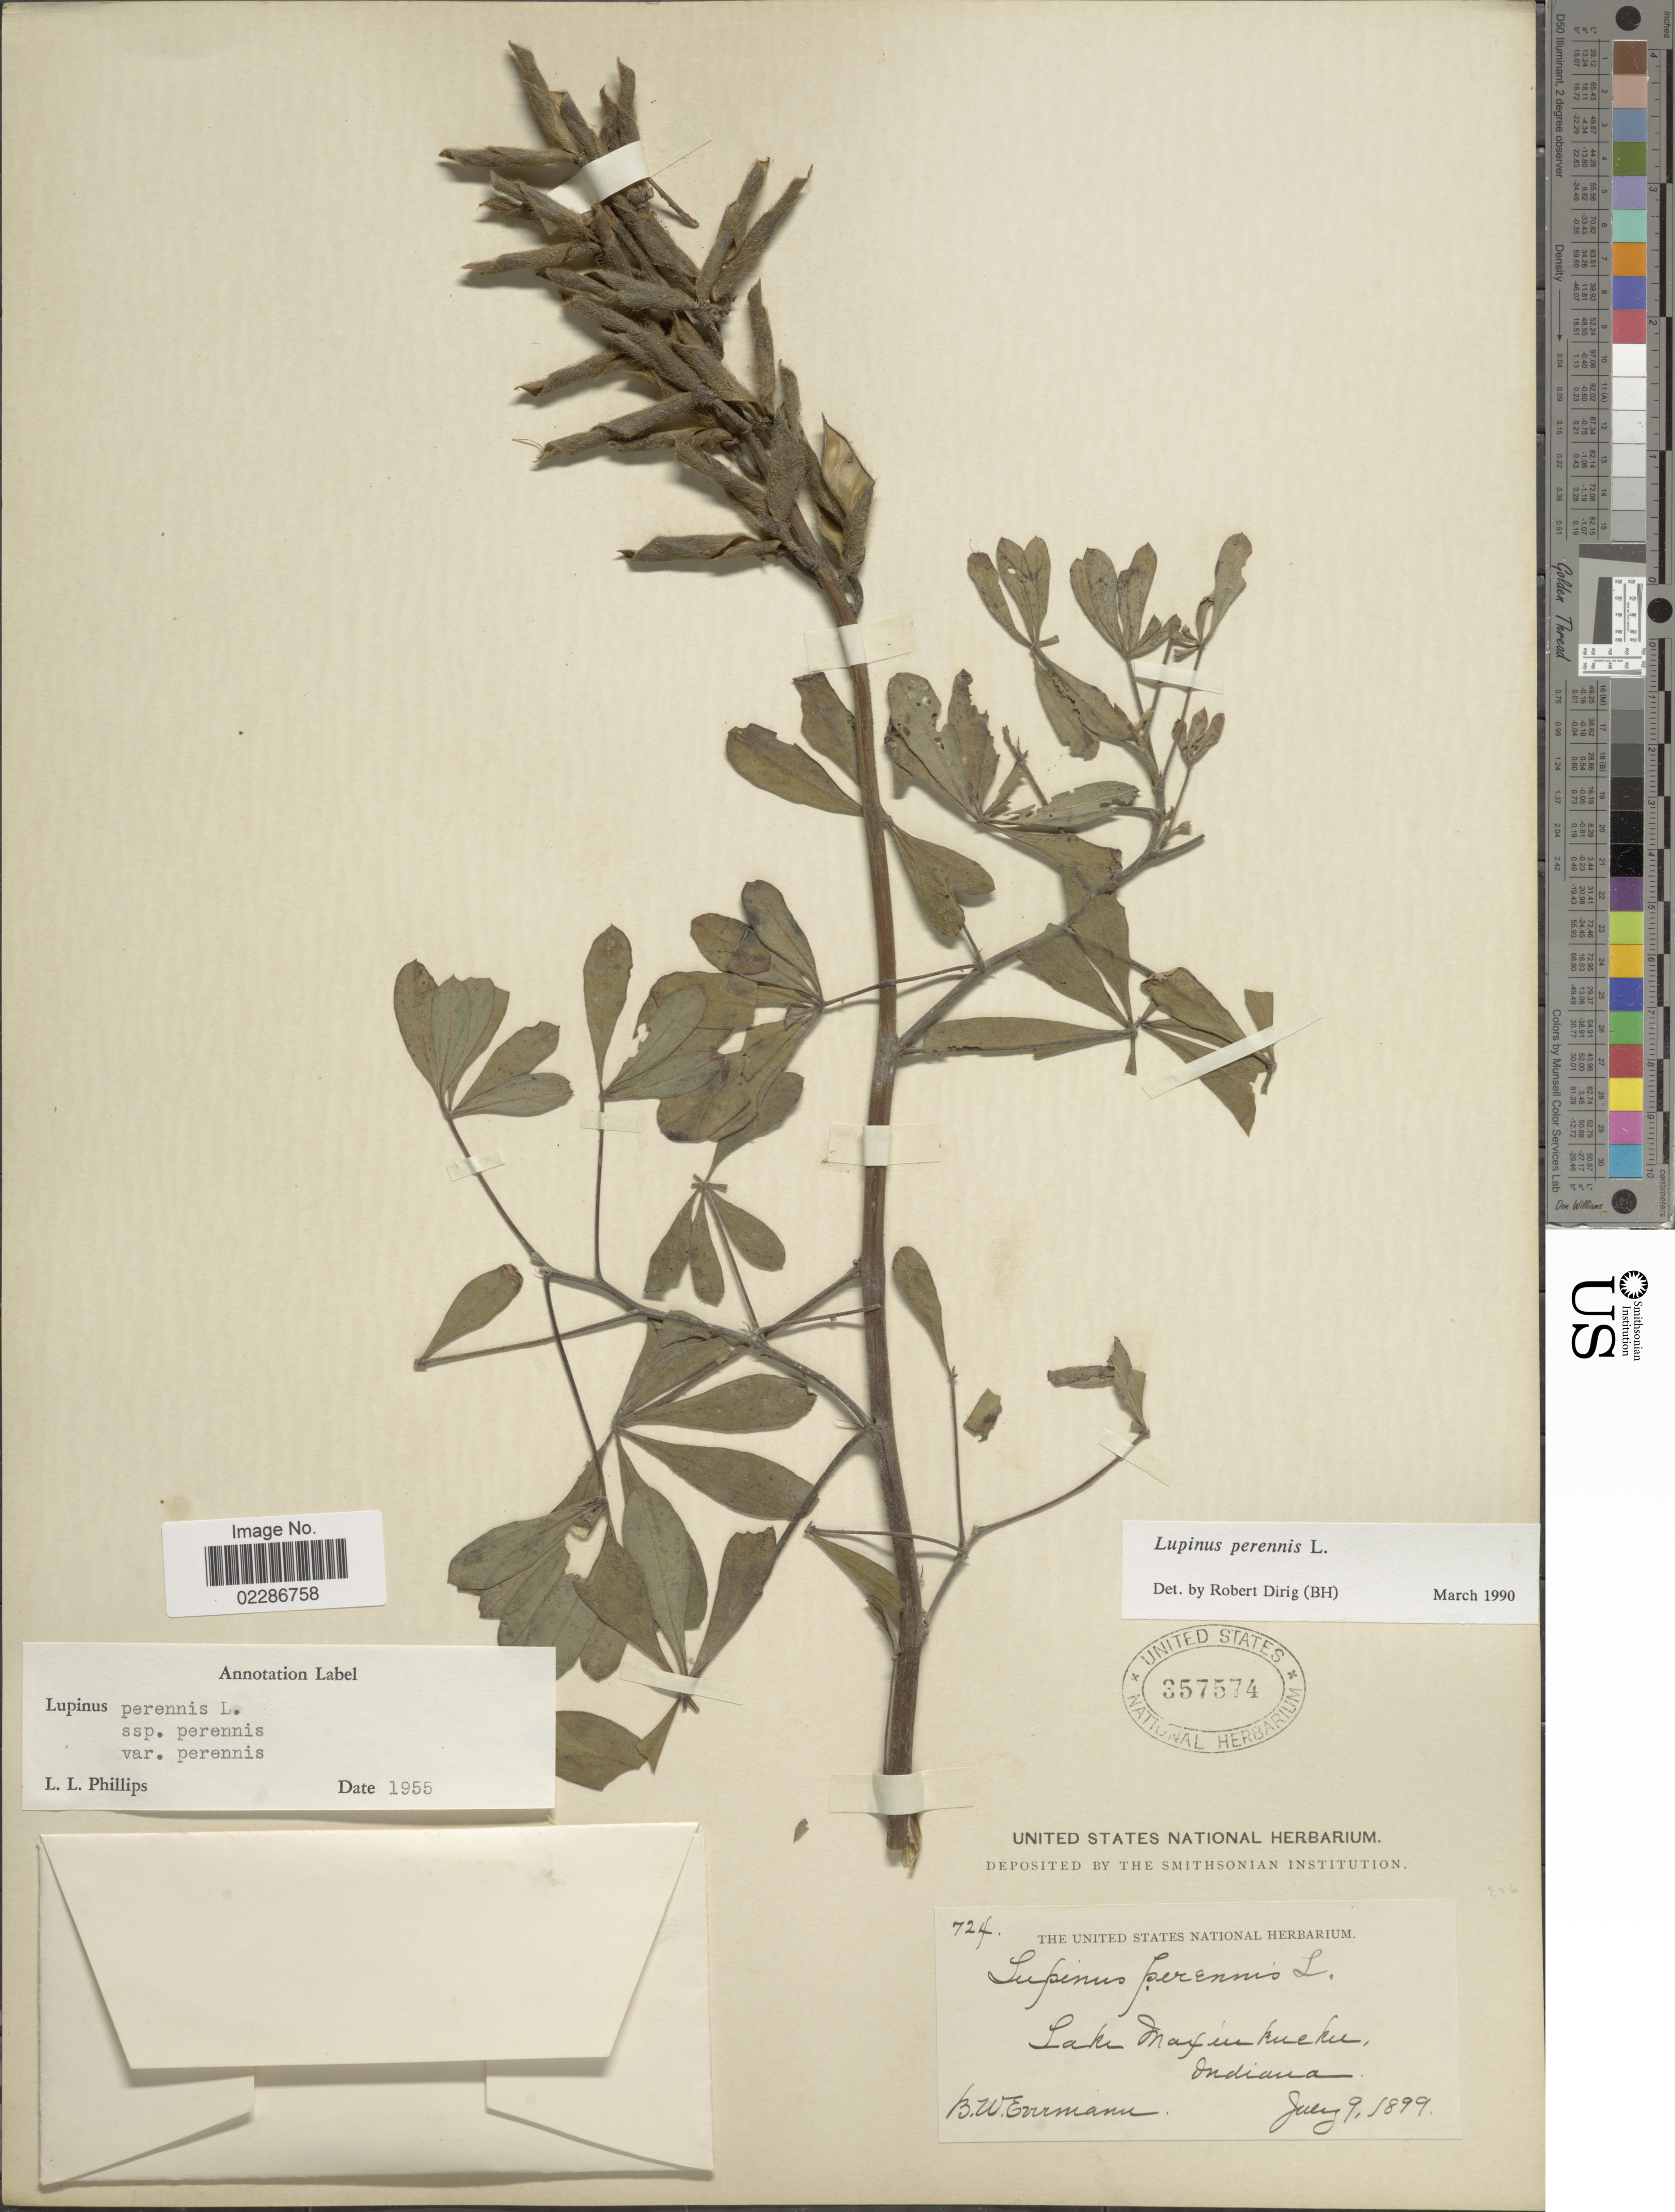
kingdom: Plantae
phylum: Tracheophyta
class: Magnoliopsida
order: Fabales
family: Fabaceae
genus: Lupinus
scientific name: Lupinus perennis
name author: L.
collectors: B. W. Evermann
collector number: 724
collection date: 1899-07-09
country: United States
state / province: Indiana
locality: Lake Maxinkuckee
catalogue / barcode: US 357574